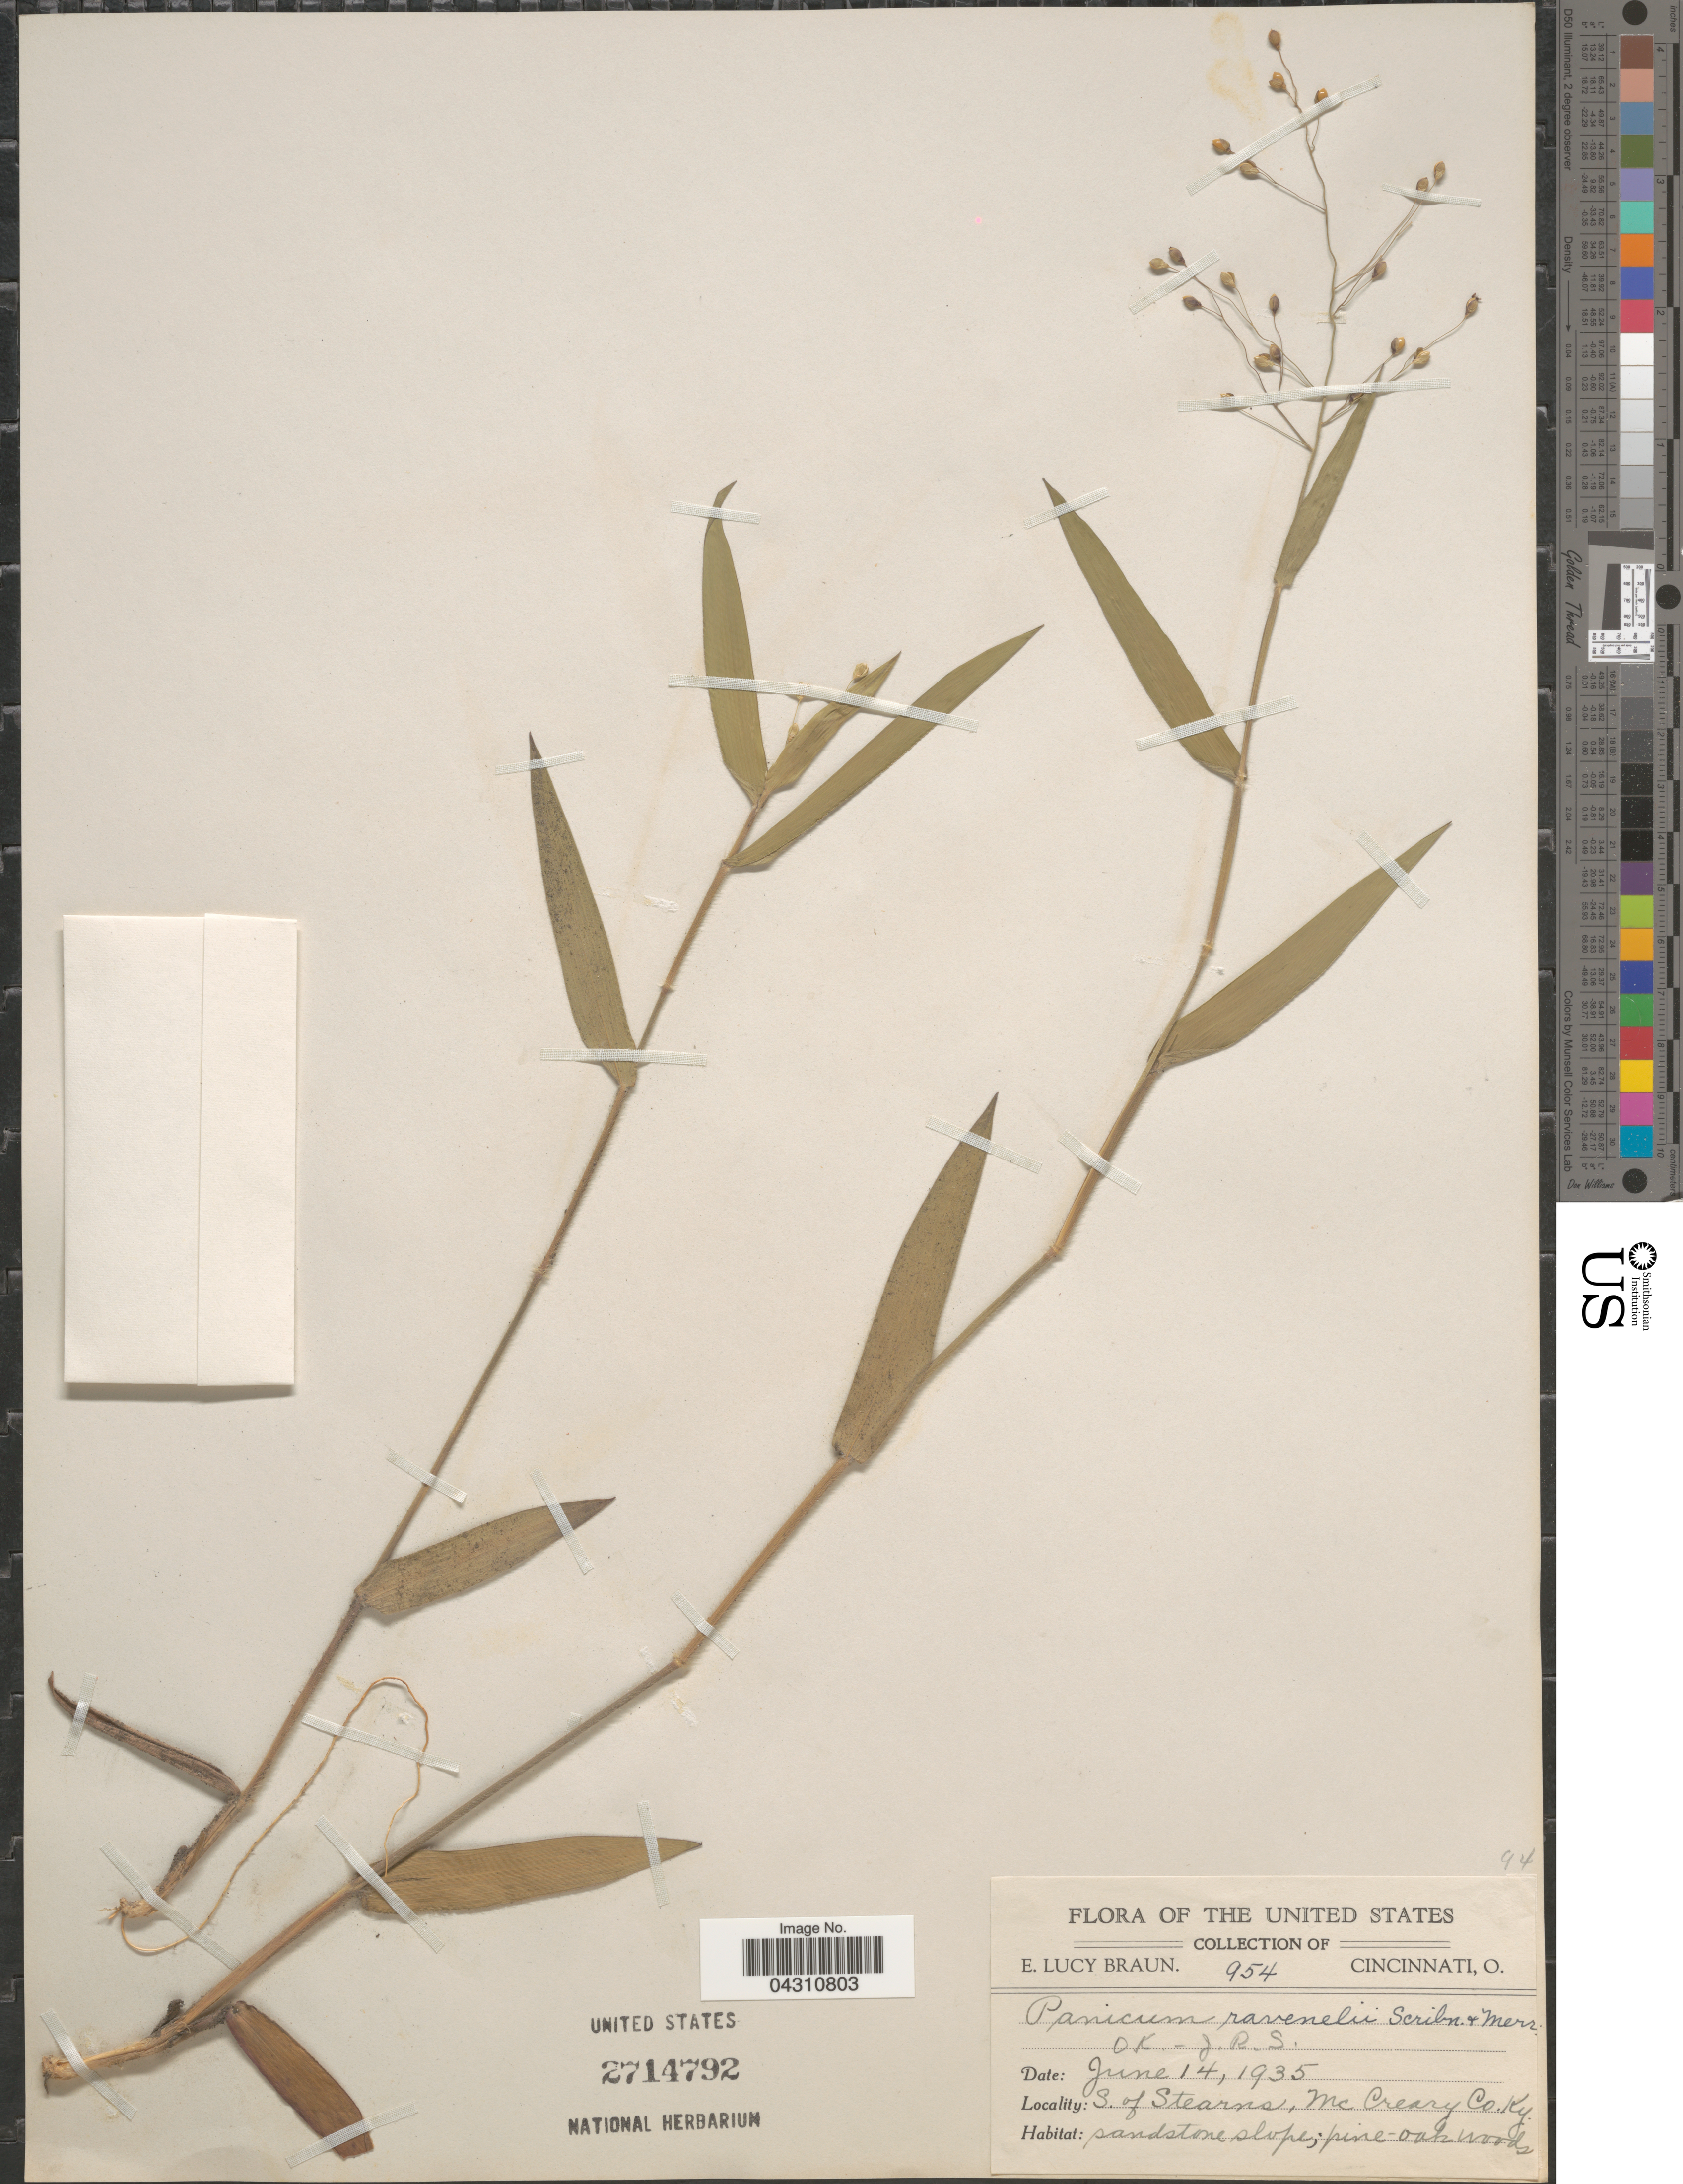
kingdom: Plantae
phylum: Tracheophyta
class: Liliopsida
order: Poales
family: Poaceae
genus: Dichanthelium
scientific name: Dichanthelium ravenelii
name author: (Scribn. & Merr.) Gould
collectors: E. L. Braun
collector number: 954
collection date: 1935-06-14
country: United States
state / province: Kentucky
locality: S. of Stearns, McCreary Co.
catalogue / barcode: US 2714792